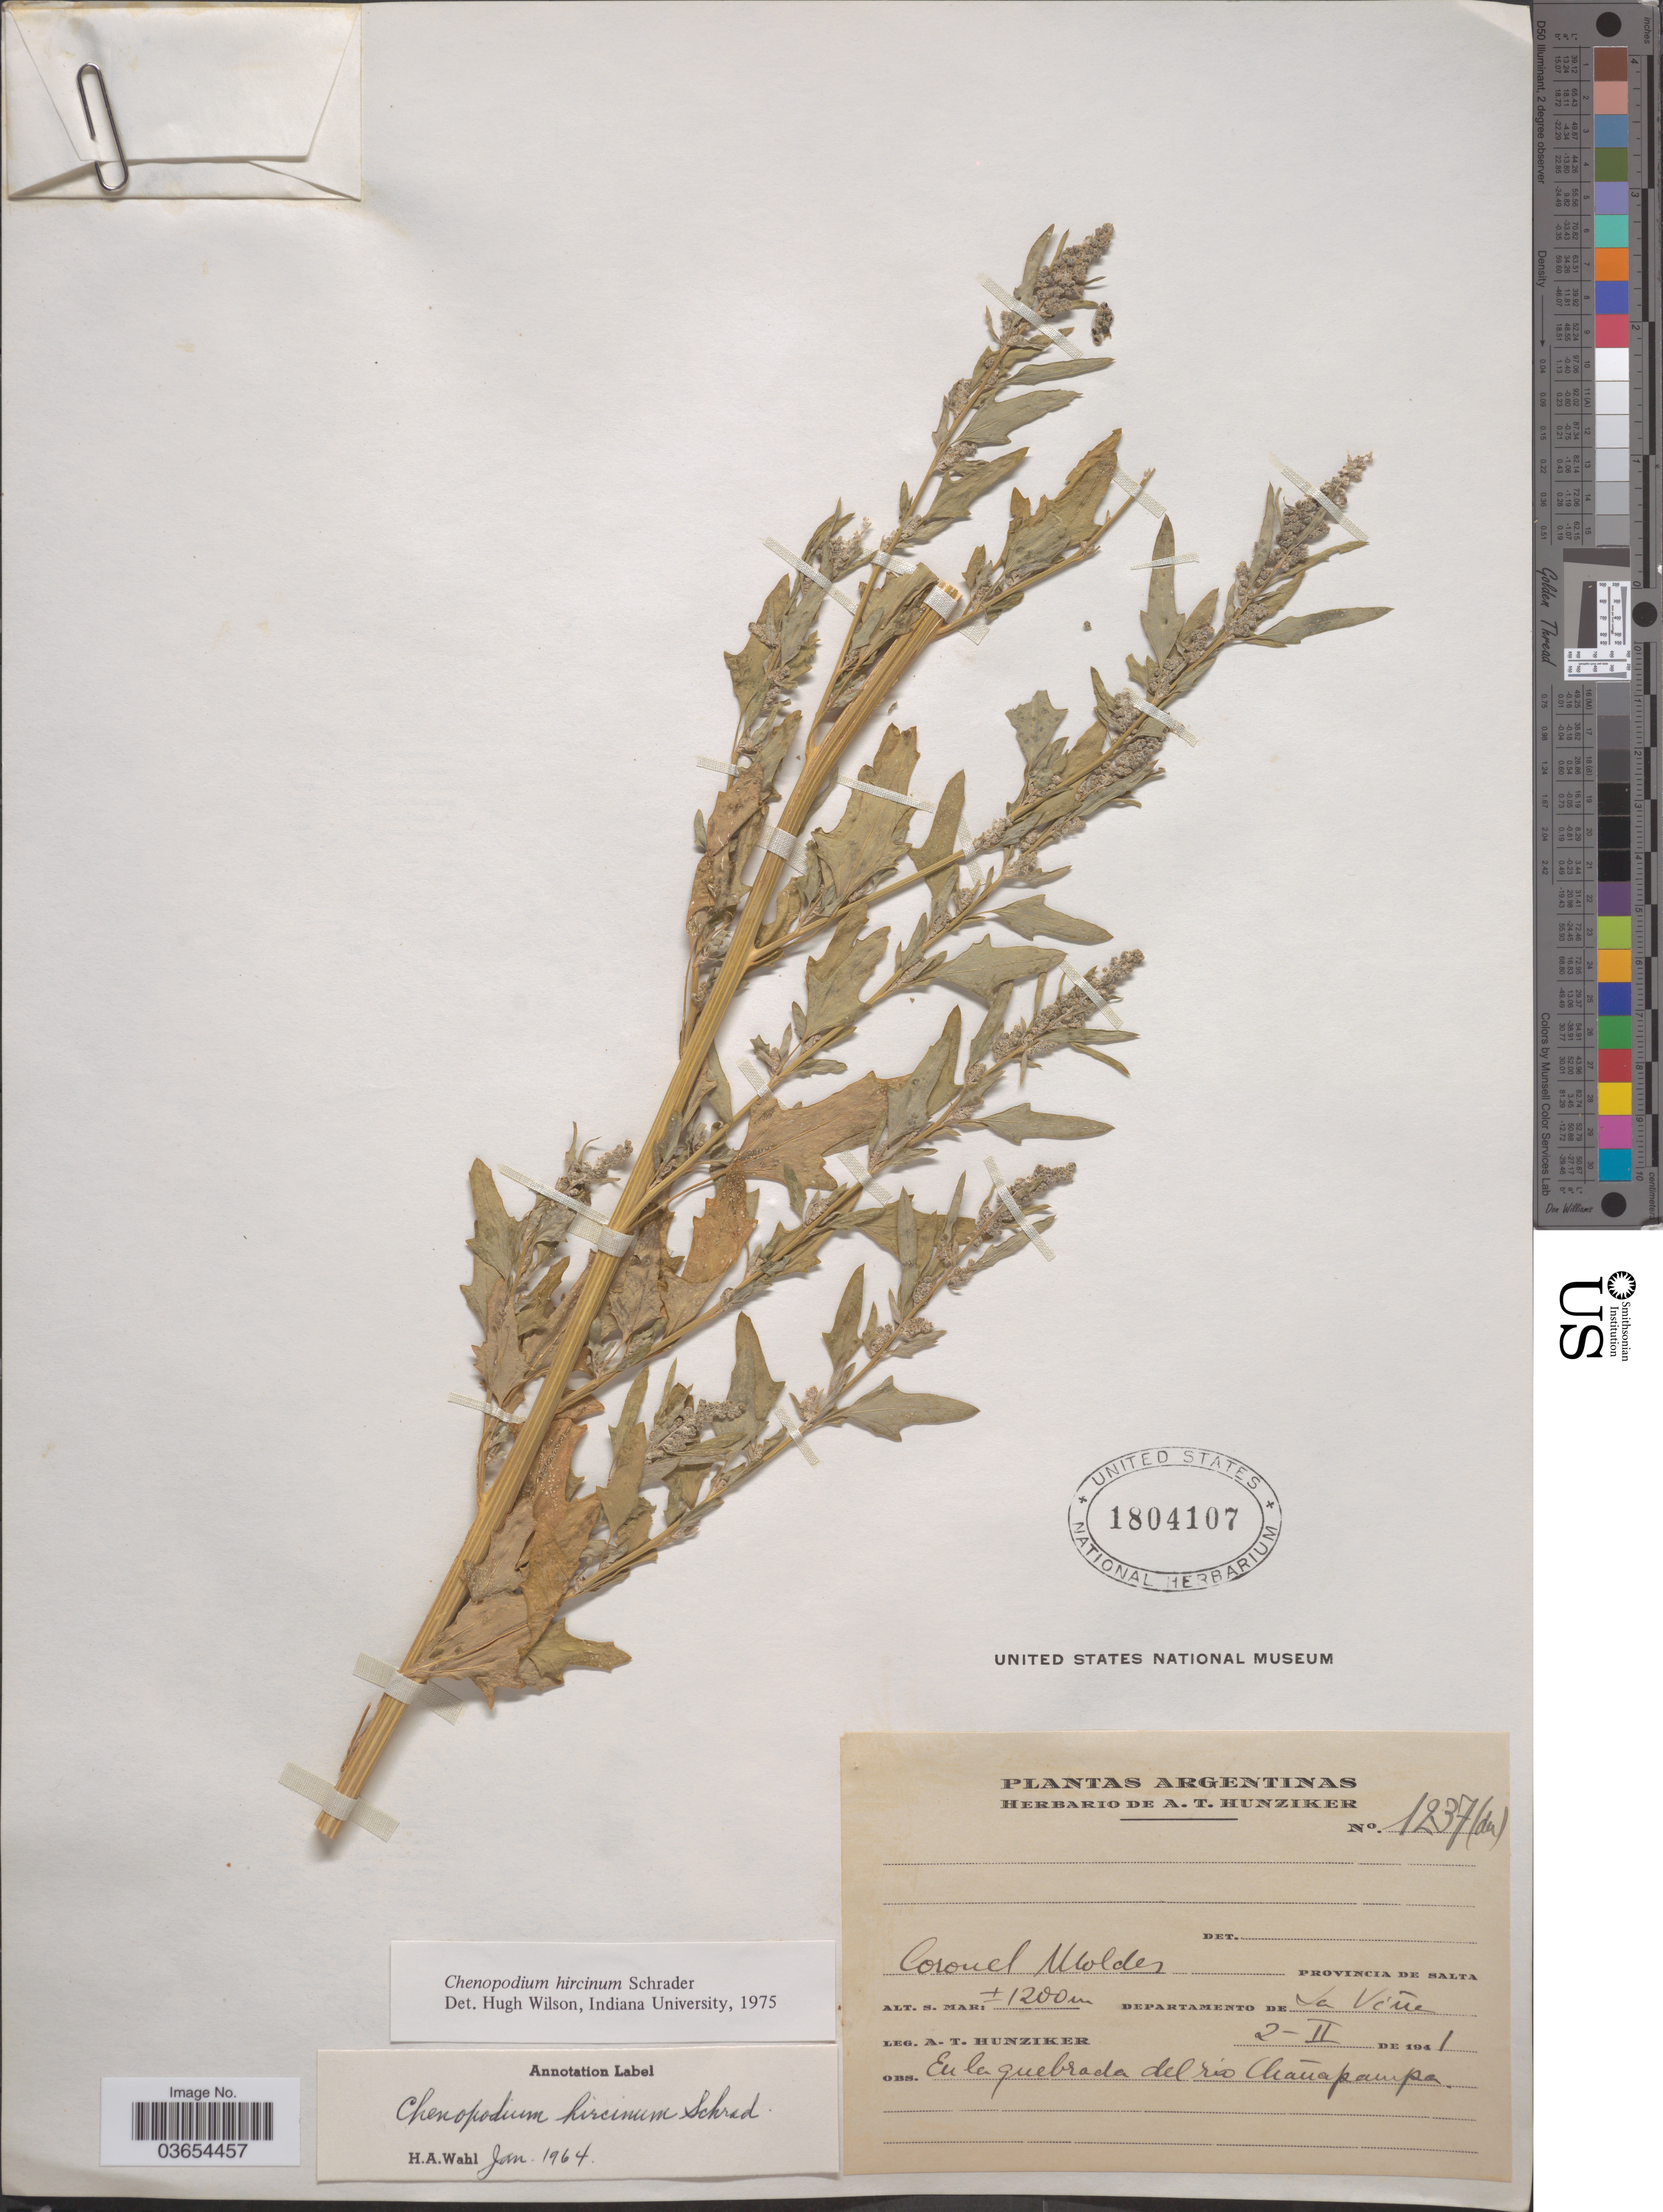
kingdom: Plantae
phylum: Tracheophyta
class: Magnoliopsida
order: Caryophyllales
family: Amaranthaceae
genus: Chenopodium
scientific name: Chenopodium hircinum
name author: Schrad.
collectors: A. T. Hunziker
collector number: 1237(du)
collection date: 1941-02-02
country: Argentina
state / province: Salta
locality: Coronel Moldes. Departamento de La Viña. En la quebrada del rio Chañapampa.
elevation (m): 1200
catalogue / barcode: US 1804107